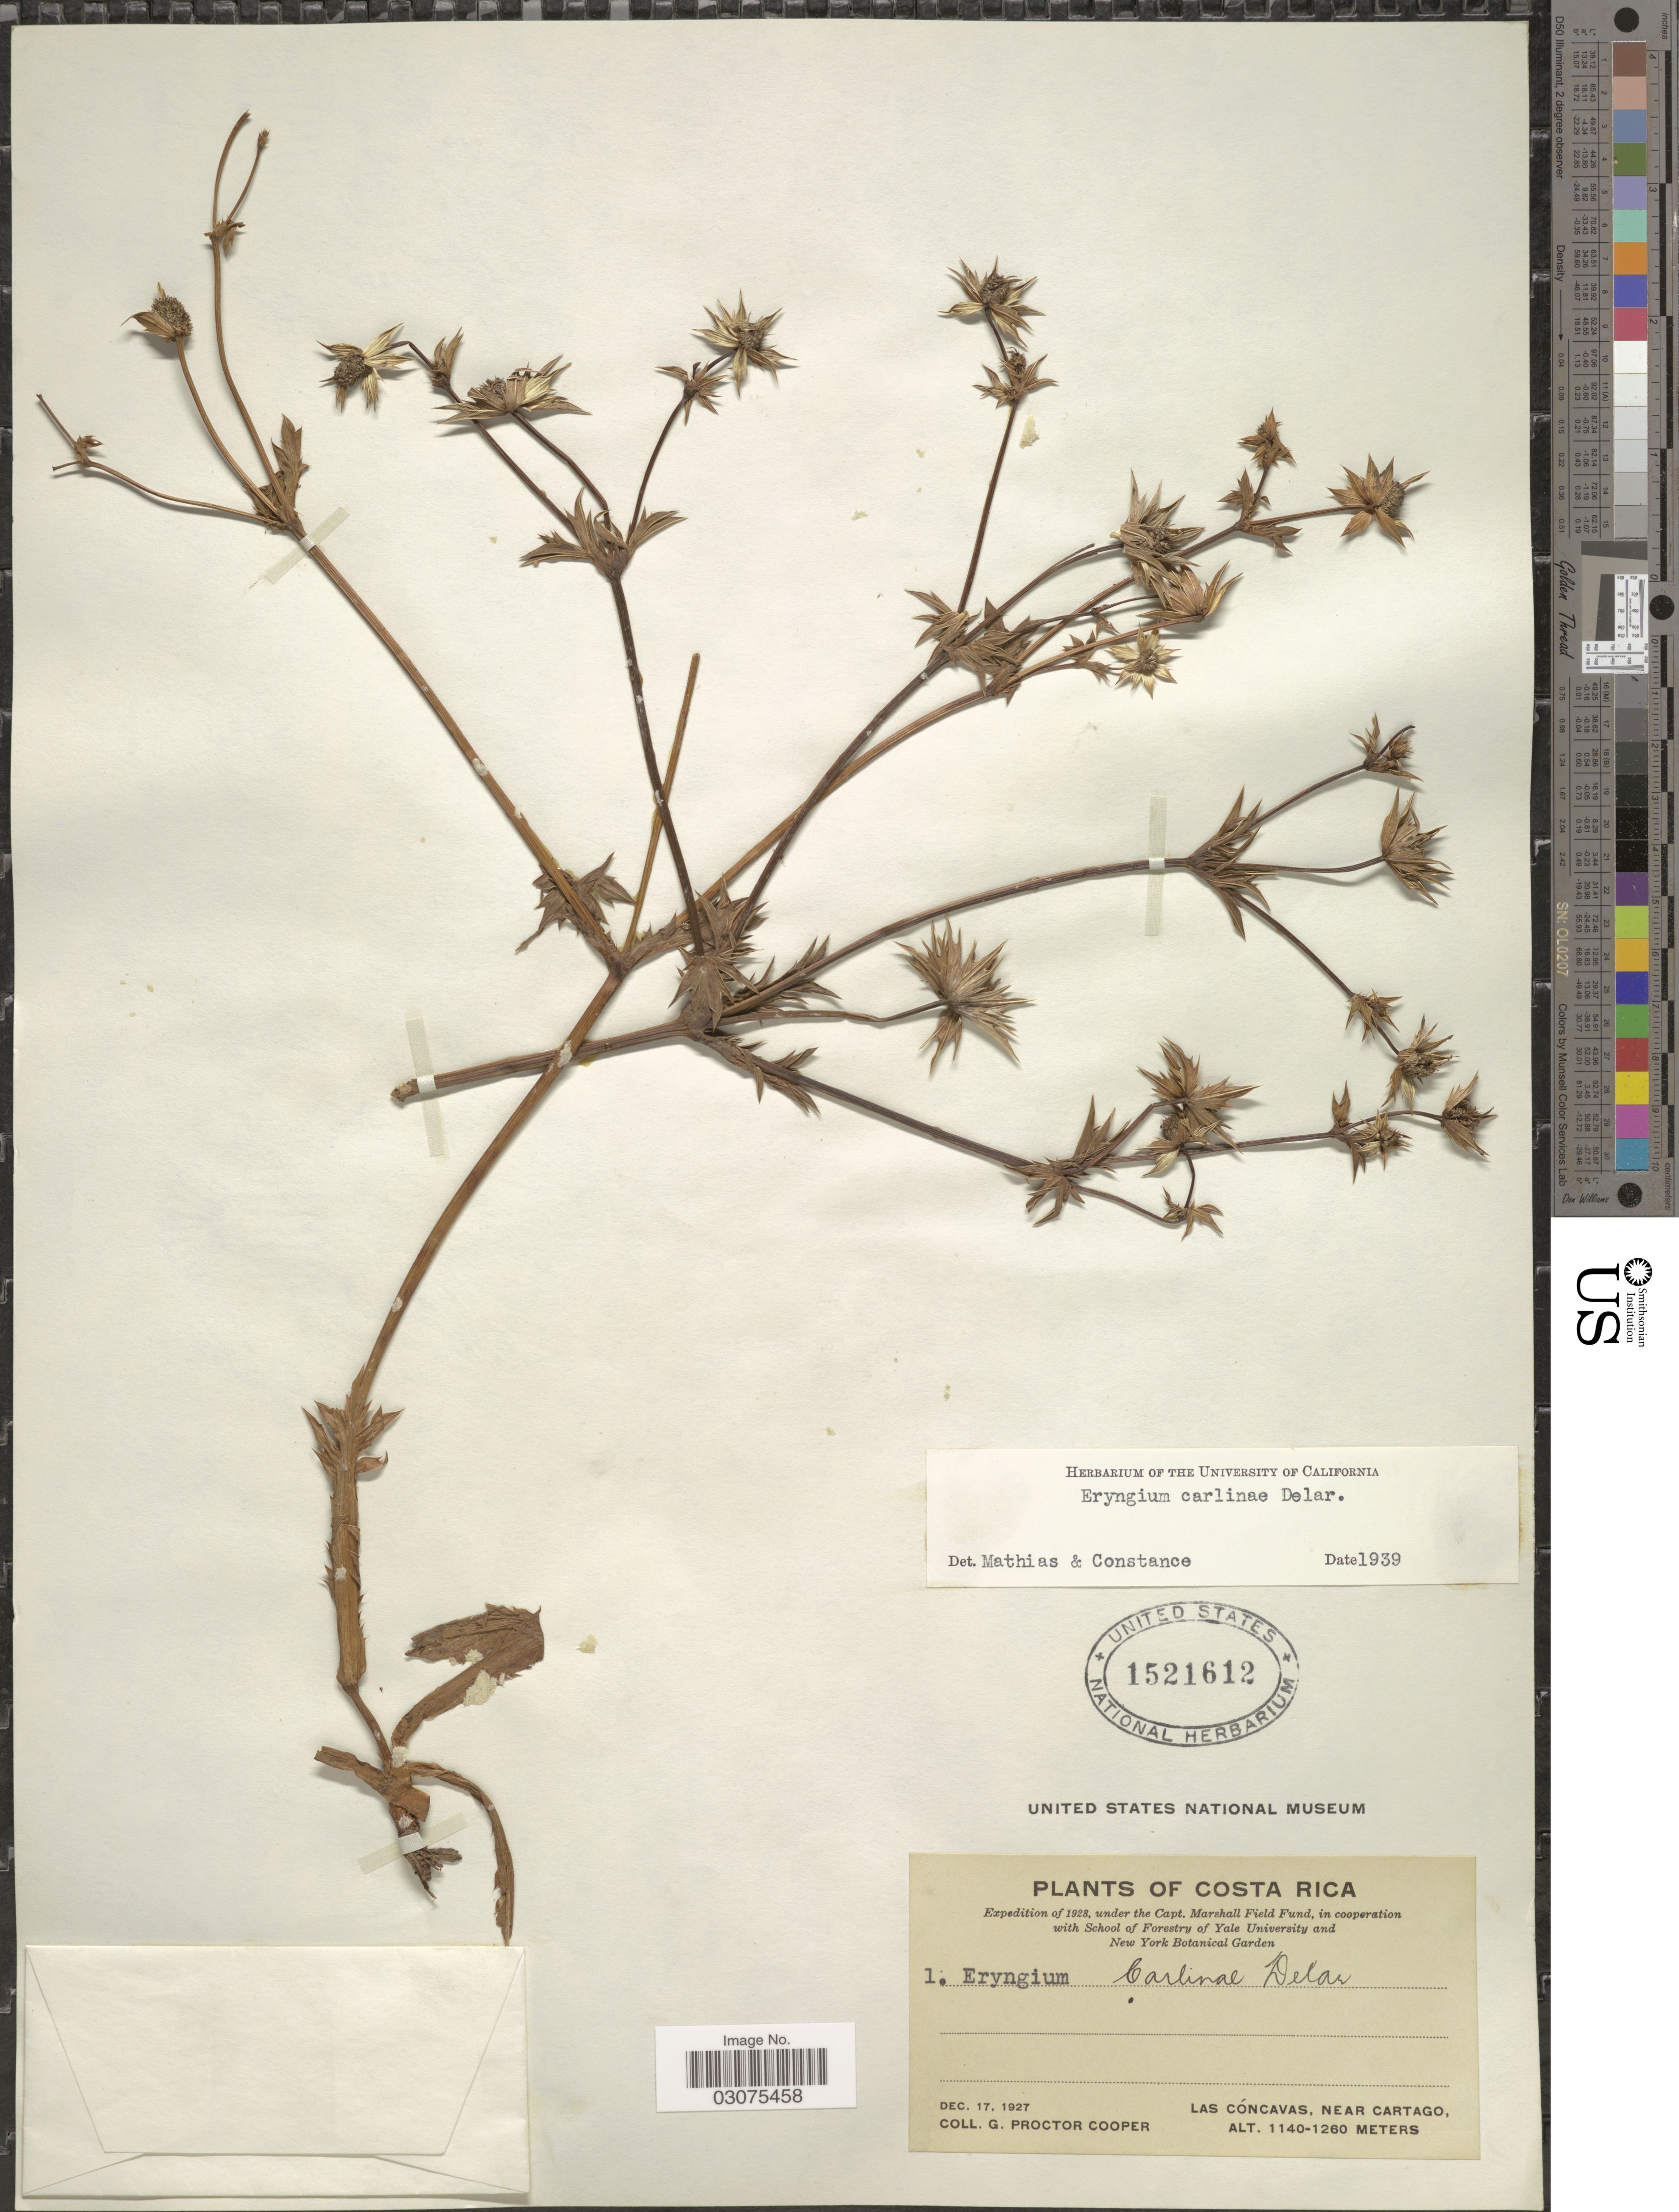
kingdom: Plantae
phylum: Tracheophyta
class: Magnoliopsida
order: Apiales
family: Apiaceae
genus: Eryngium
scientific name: Eryngium carlinae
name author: F. Delaroche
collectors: G. Cooper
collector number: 1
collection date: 1927-12-17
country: Costa Rica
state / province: Cartago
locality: Las Cóncavas, near Cartago.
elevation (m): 1140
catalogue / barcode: US 1521612